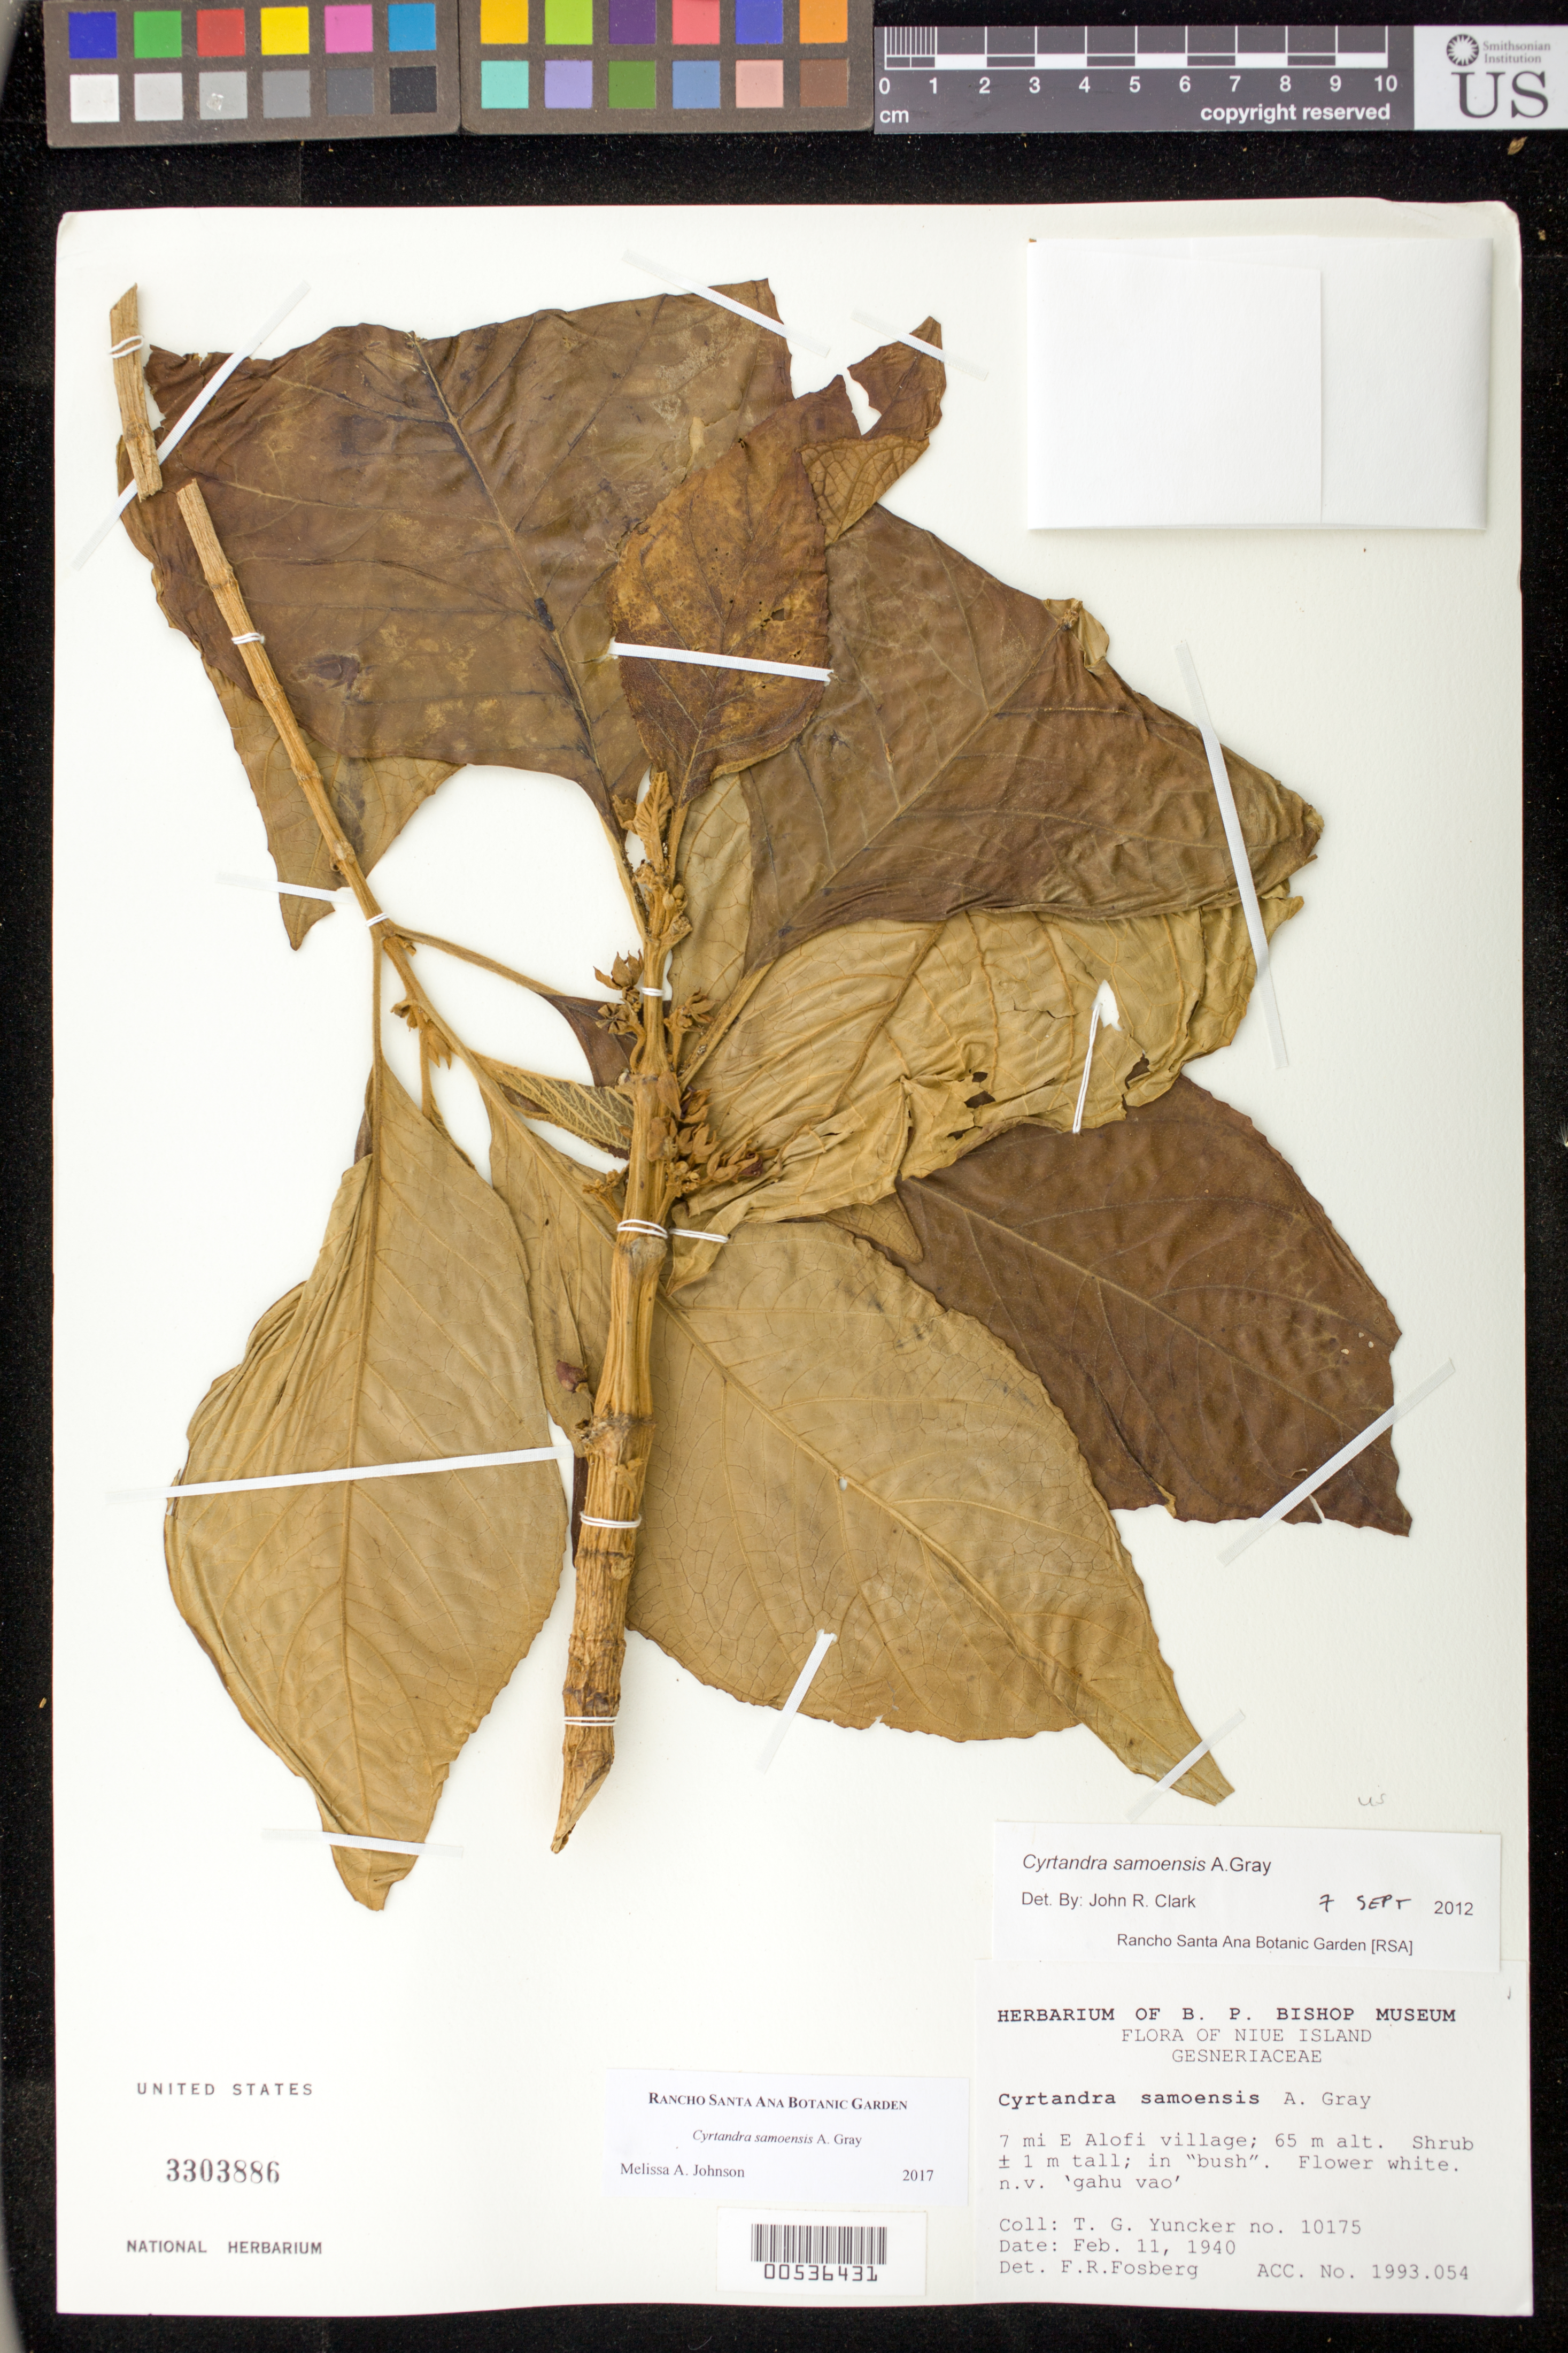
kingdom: Plantae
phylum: Tracheophyta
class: Magnoliopsida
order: Lamiales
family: Gesneriaceae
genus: Cyrtandra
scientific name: Cyrtandra samoensis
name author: A. Gray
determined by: Johnson, Melissa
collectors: T. G. Yuncker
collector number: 10175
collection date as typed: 11 Feb 1940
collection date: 1940-02-11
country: Niue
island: Niue I.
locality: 7 mi E Alofi village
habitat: In "bush"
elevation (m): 65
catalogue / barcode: US 3303886